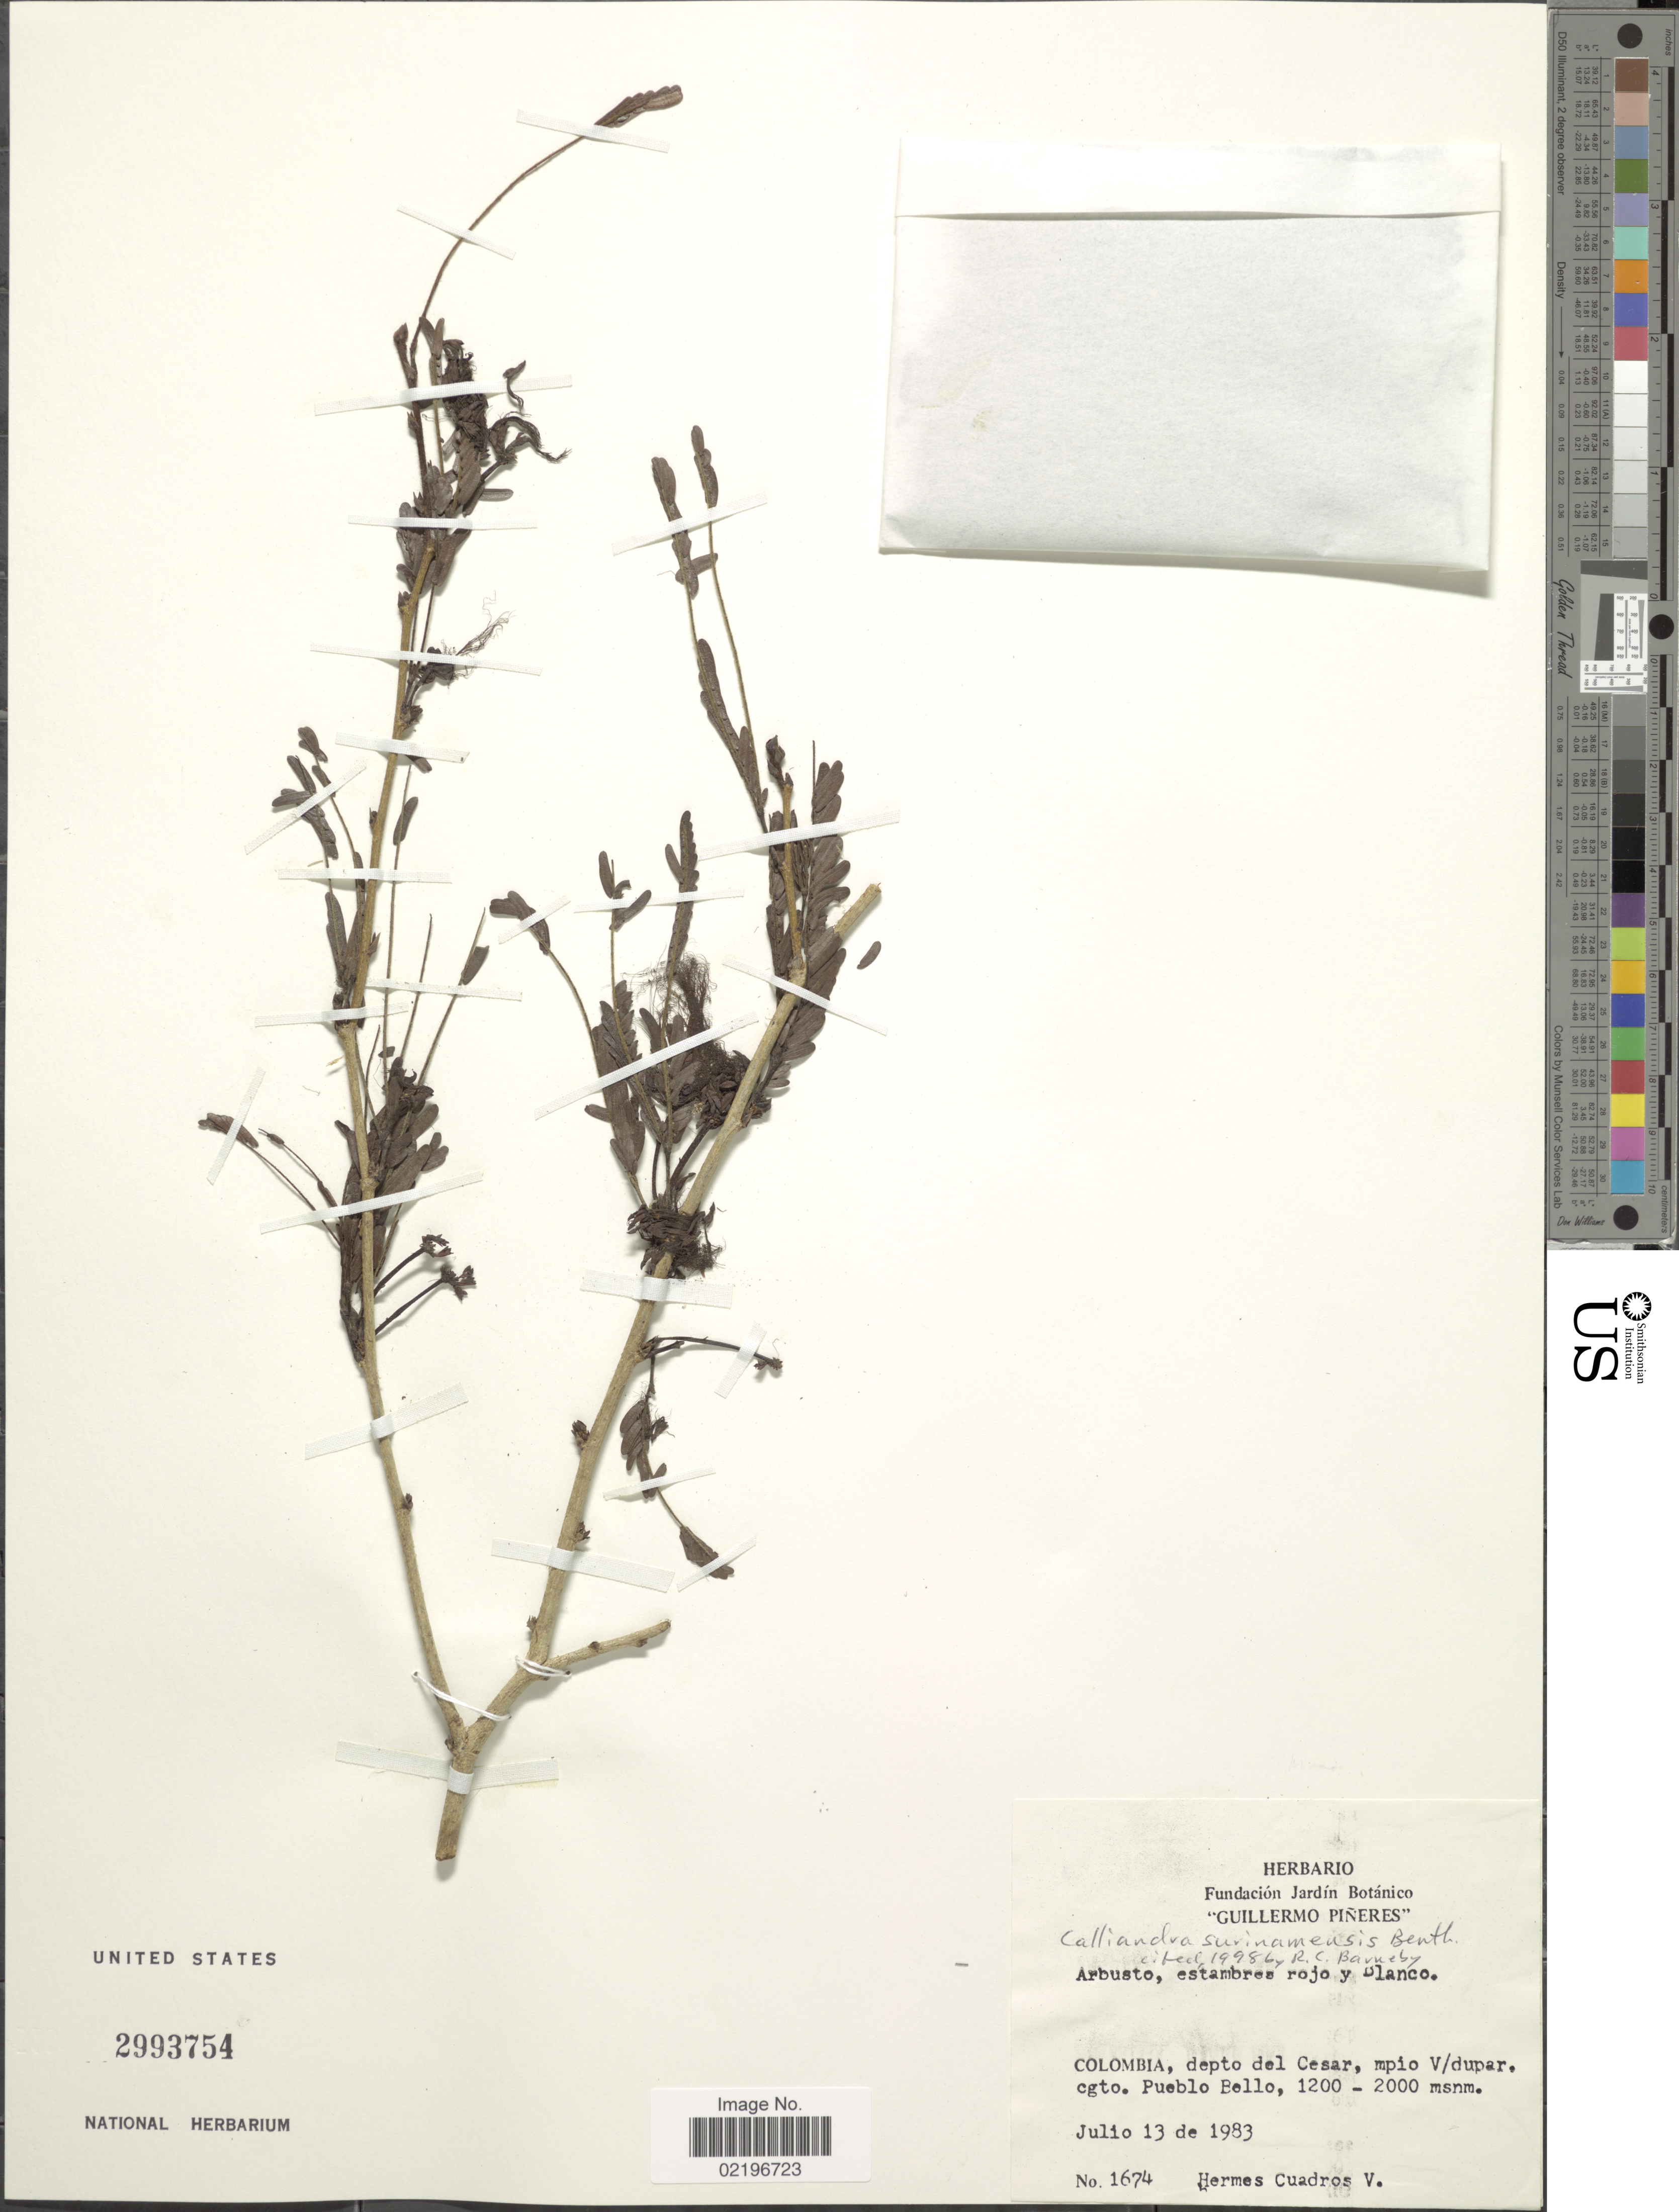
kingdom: Plantae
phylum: Tracheophyta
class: Magnoliopsida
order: Fabales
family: Fabaceae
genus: Calliandra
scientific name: Calliandra surinamensis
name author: Benth.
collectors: H. Cuadros V.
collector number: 1674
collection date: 1983-07-13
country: Colombia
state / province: Cesar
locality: Mpio V/dupar. cgto. Pueblo bello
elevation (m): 1200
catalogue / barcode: US 2993754